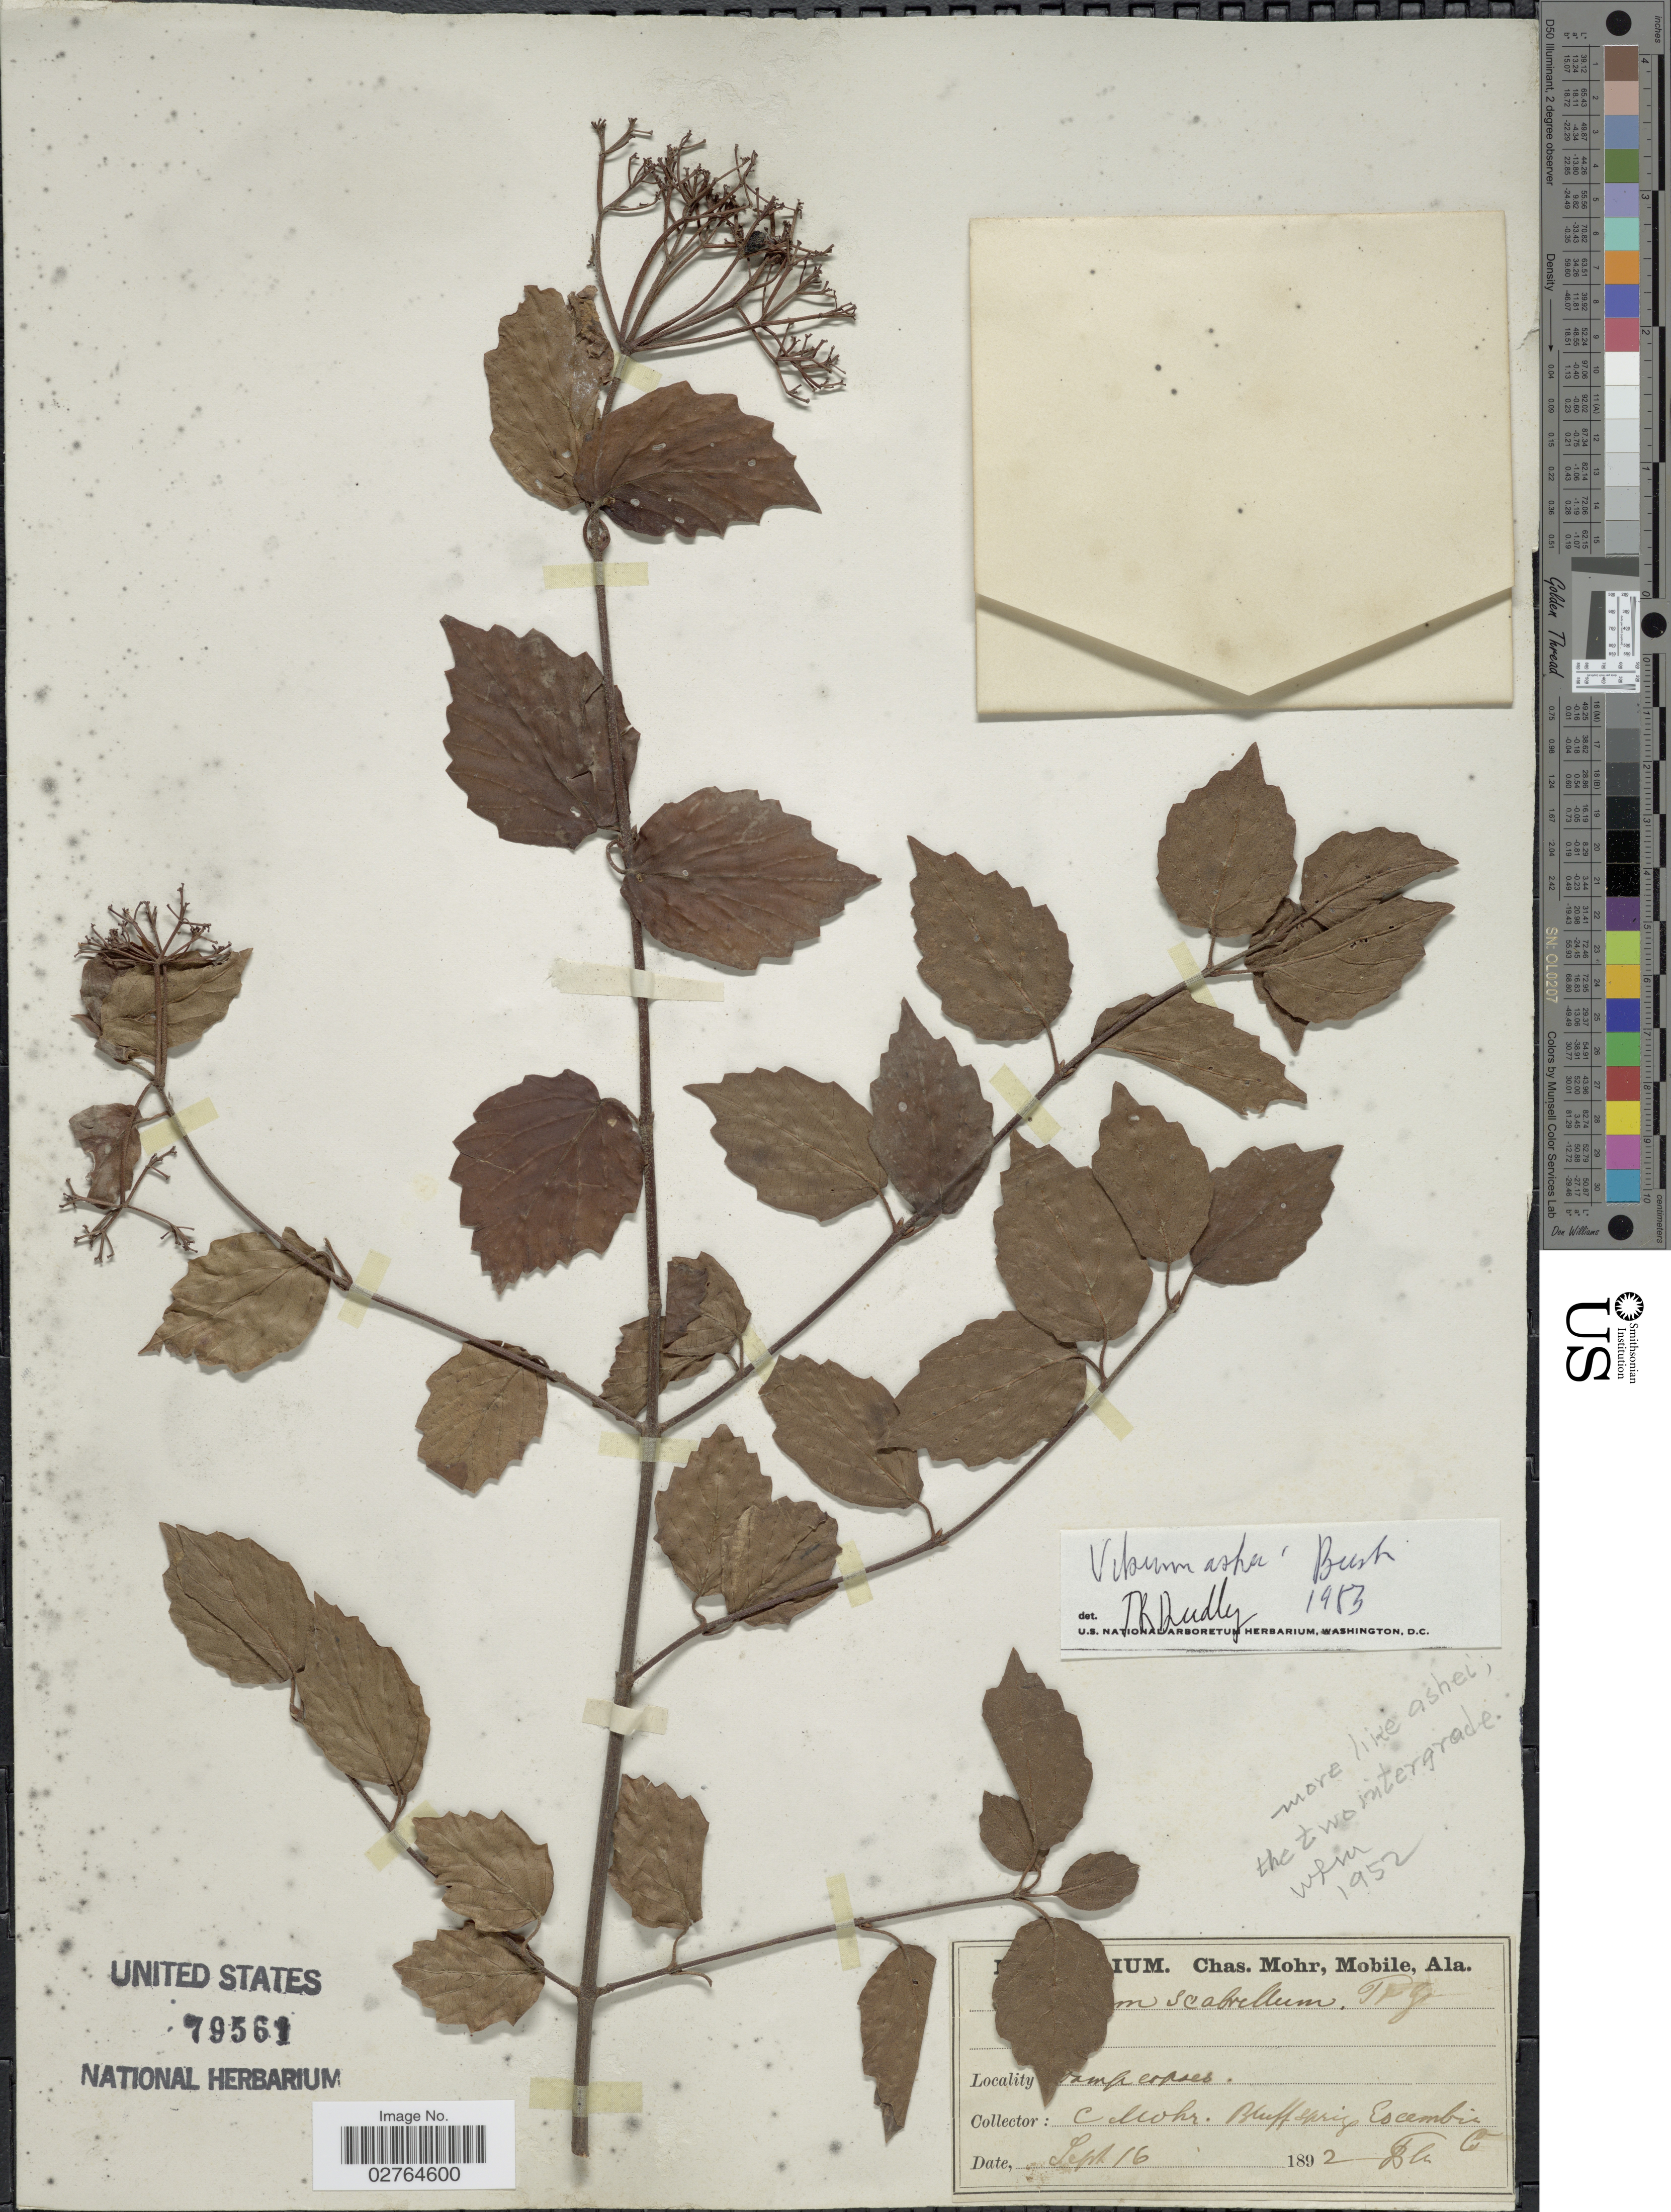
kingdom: Plantae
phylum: Tracheophyta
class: Magnoliopsida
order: Dipsacales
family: Viburnaceae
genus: Viburnum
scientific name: Viburnum scabrellum var. ashei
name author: (Bush) McAtee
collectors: Mohr, C. T. (herbarium)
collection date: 1892-09-16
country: United States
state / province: Florida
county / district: Escambia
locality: Bluff Springs, Escambia Co.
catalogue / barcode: US 79561